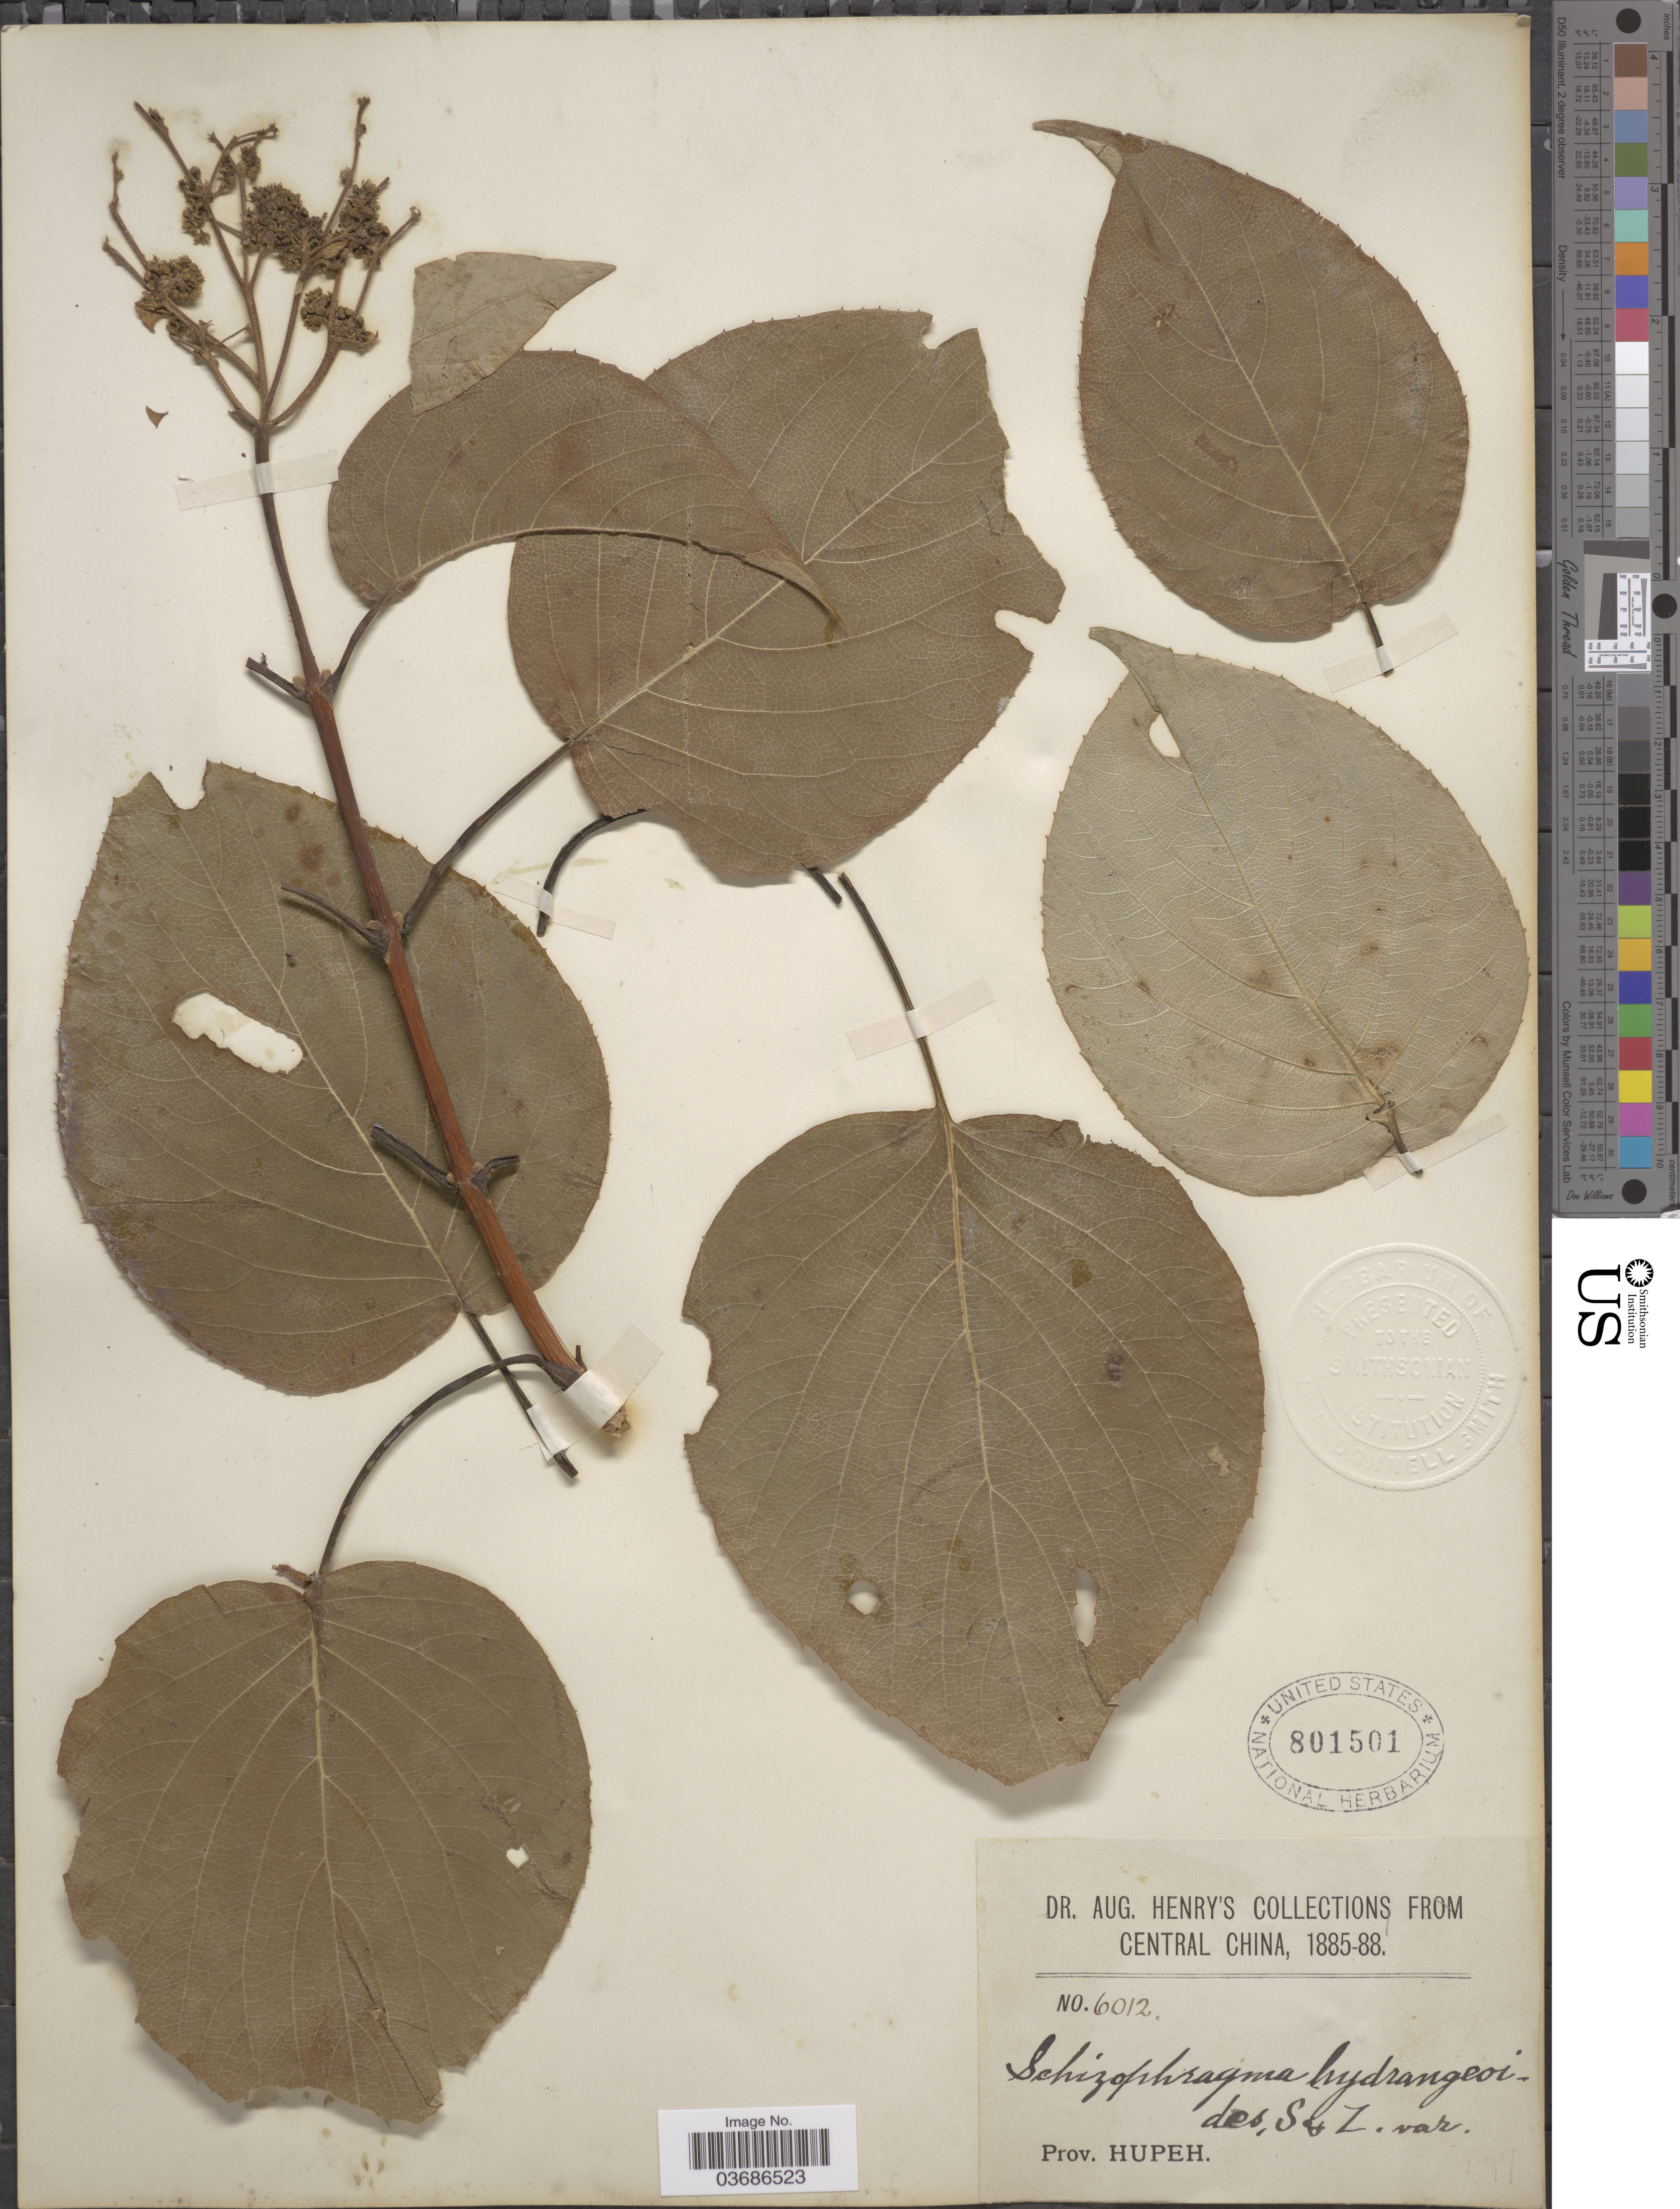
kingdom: Plantae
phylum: Tracheophyta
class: Magnoliopsida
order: Cornales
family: Hydrangeaceae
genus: Hydrangea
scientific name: Hydrangea ampla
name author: (Chun) Y. De Smet & Granados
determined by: Strong, Mark T., (BOT), Smithsonian Institution - National Museum of Natural History (UNITED STATES)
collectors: A. Henry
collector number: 6012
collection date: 1885/1888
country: China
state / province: Hubei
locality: Central China. Prov. Hupeh.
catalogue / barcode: US 801501